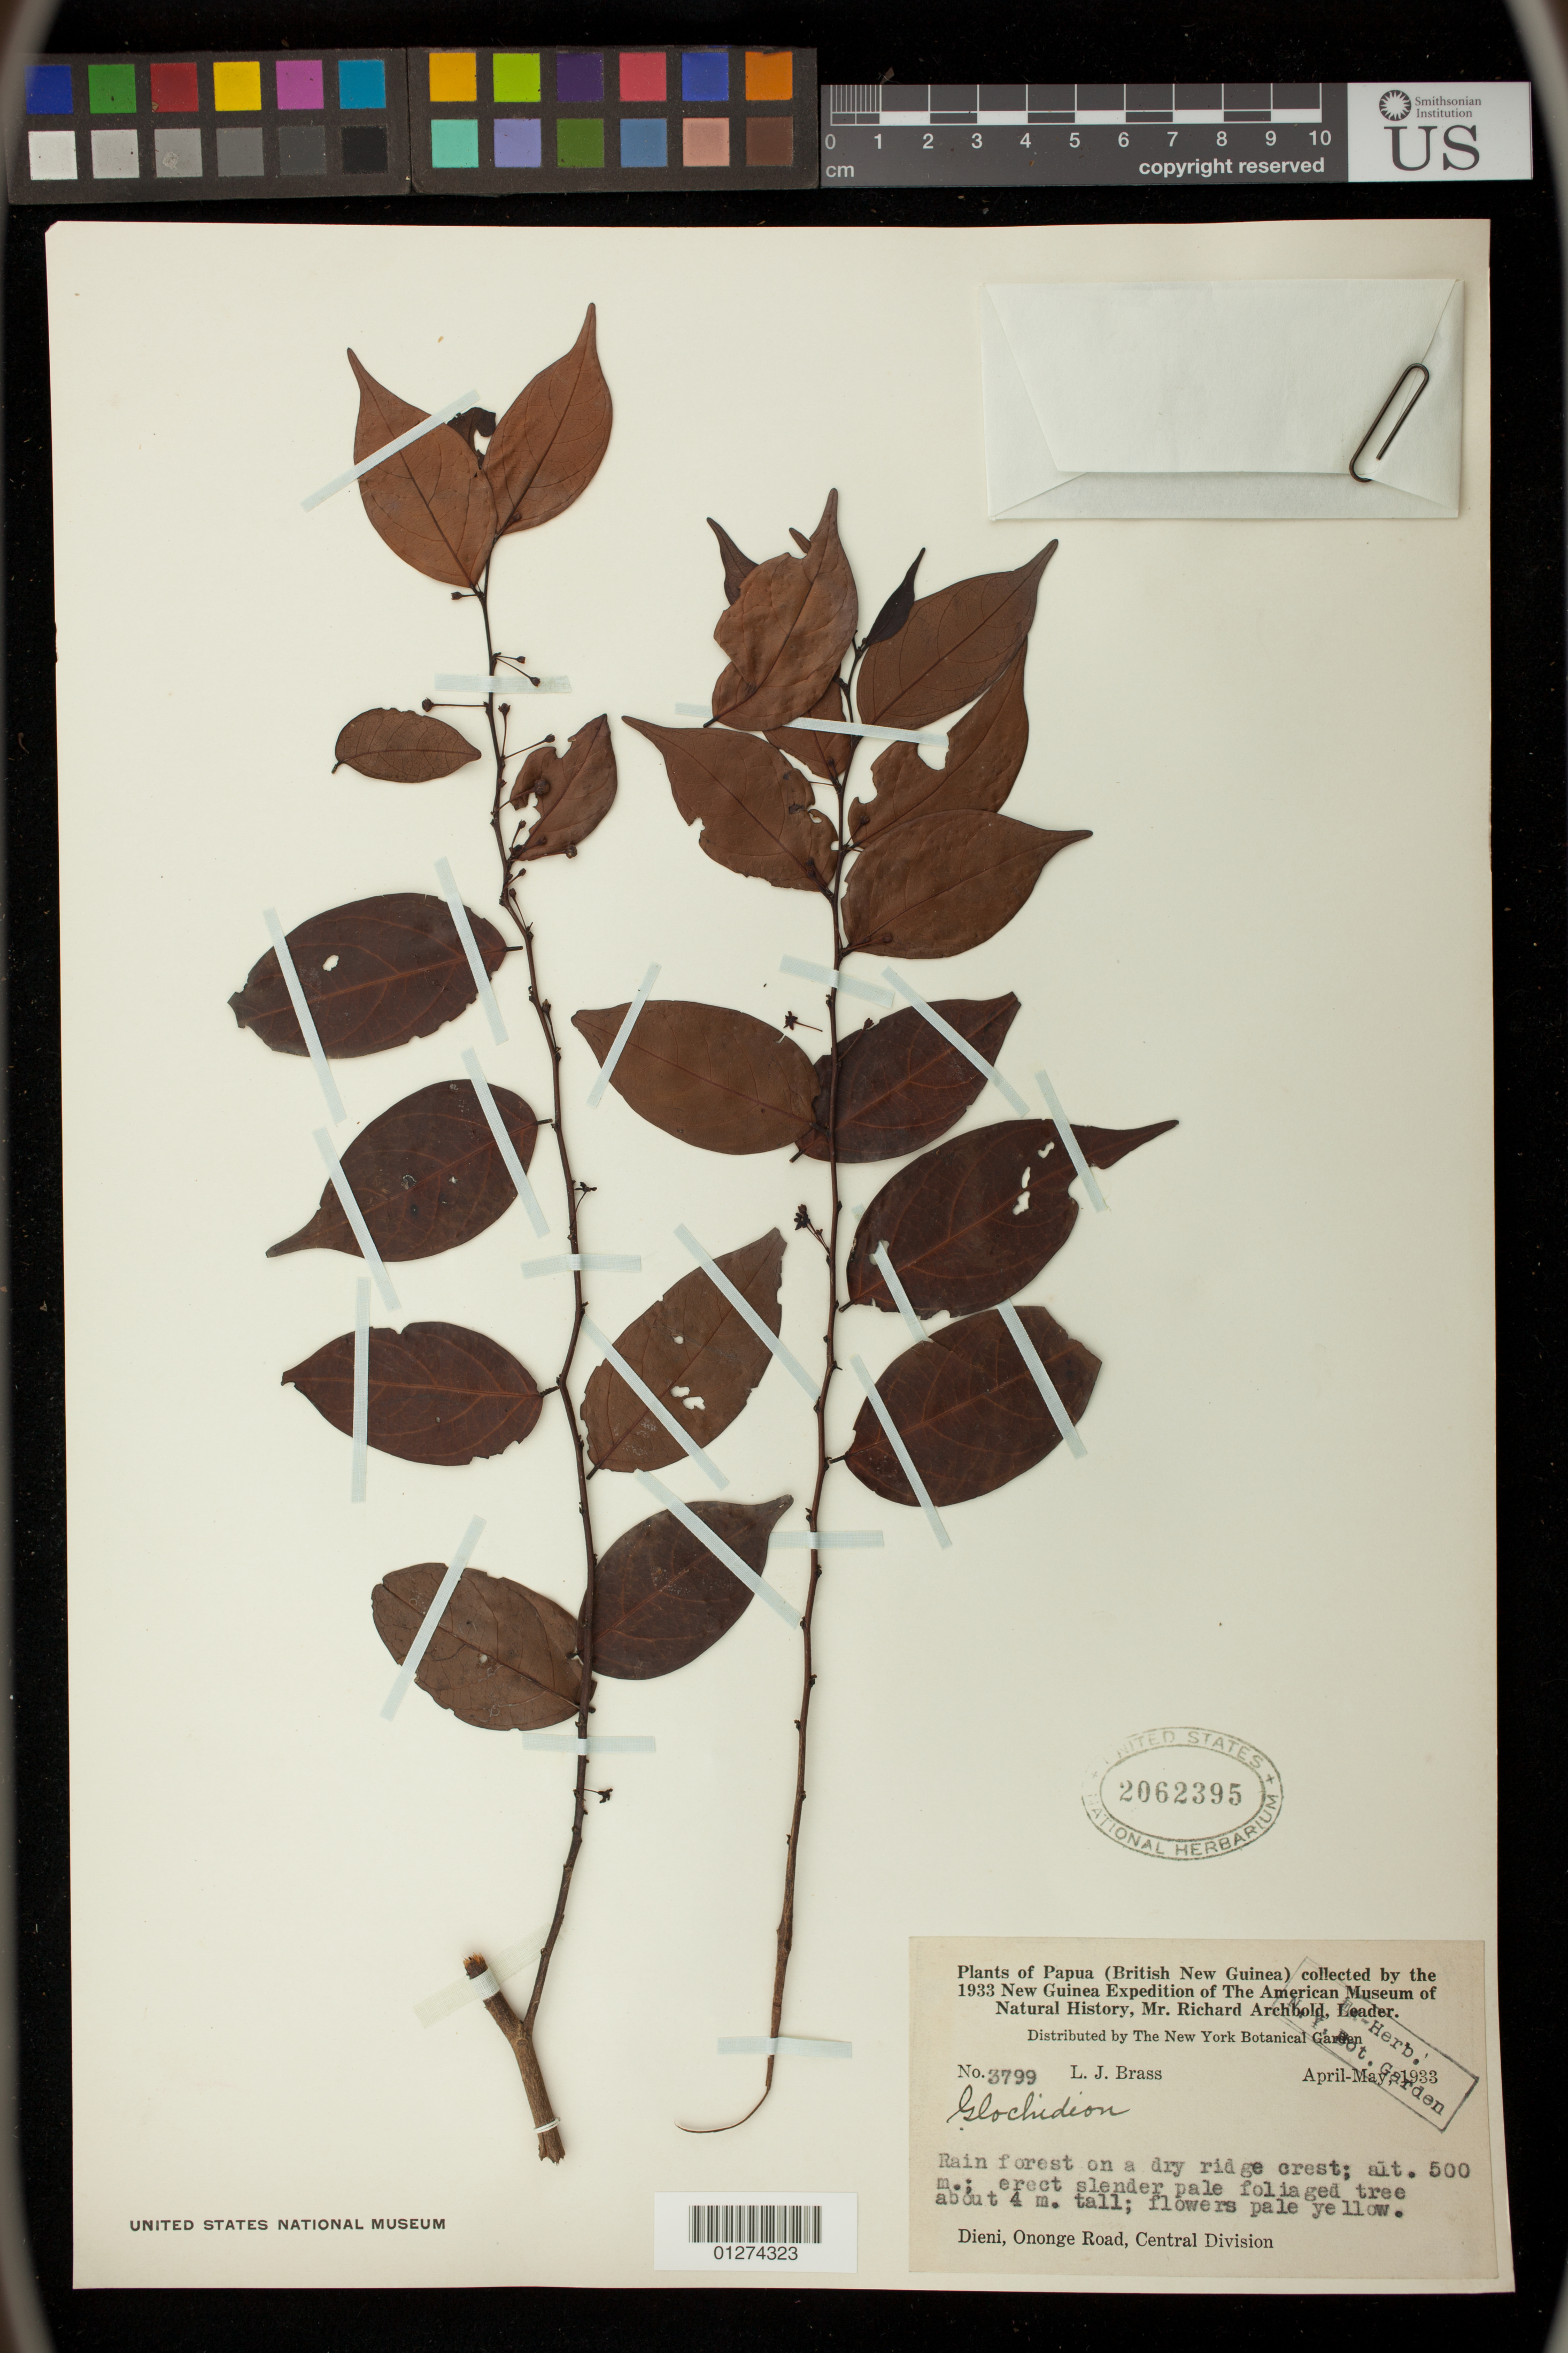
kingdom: Plantae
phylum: Tracheophyta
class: Magnoliopsida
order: Malpighiales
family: Phyllanthaceae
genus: Glochidion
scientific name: Glochidion sp.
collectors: L. J. Brass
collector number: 3799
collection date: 1933-04/1933-05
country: Papua New Guinea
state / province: Central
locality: Dieni, Ononge Road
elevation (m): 500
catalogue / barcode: US 2062395